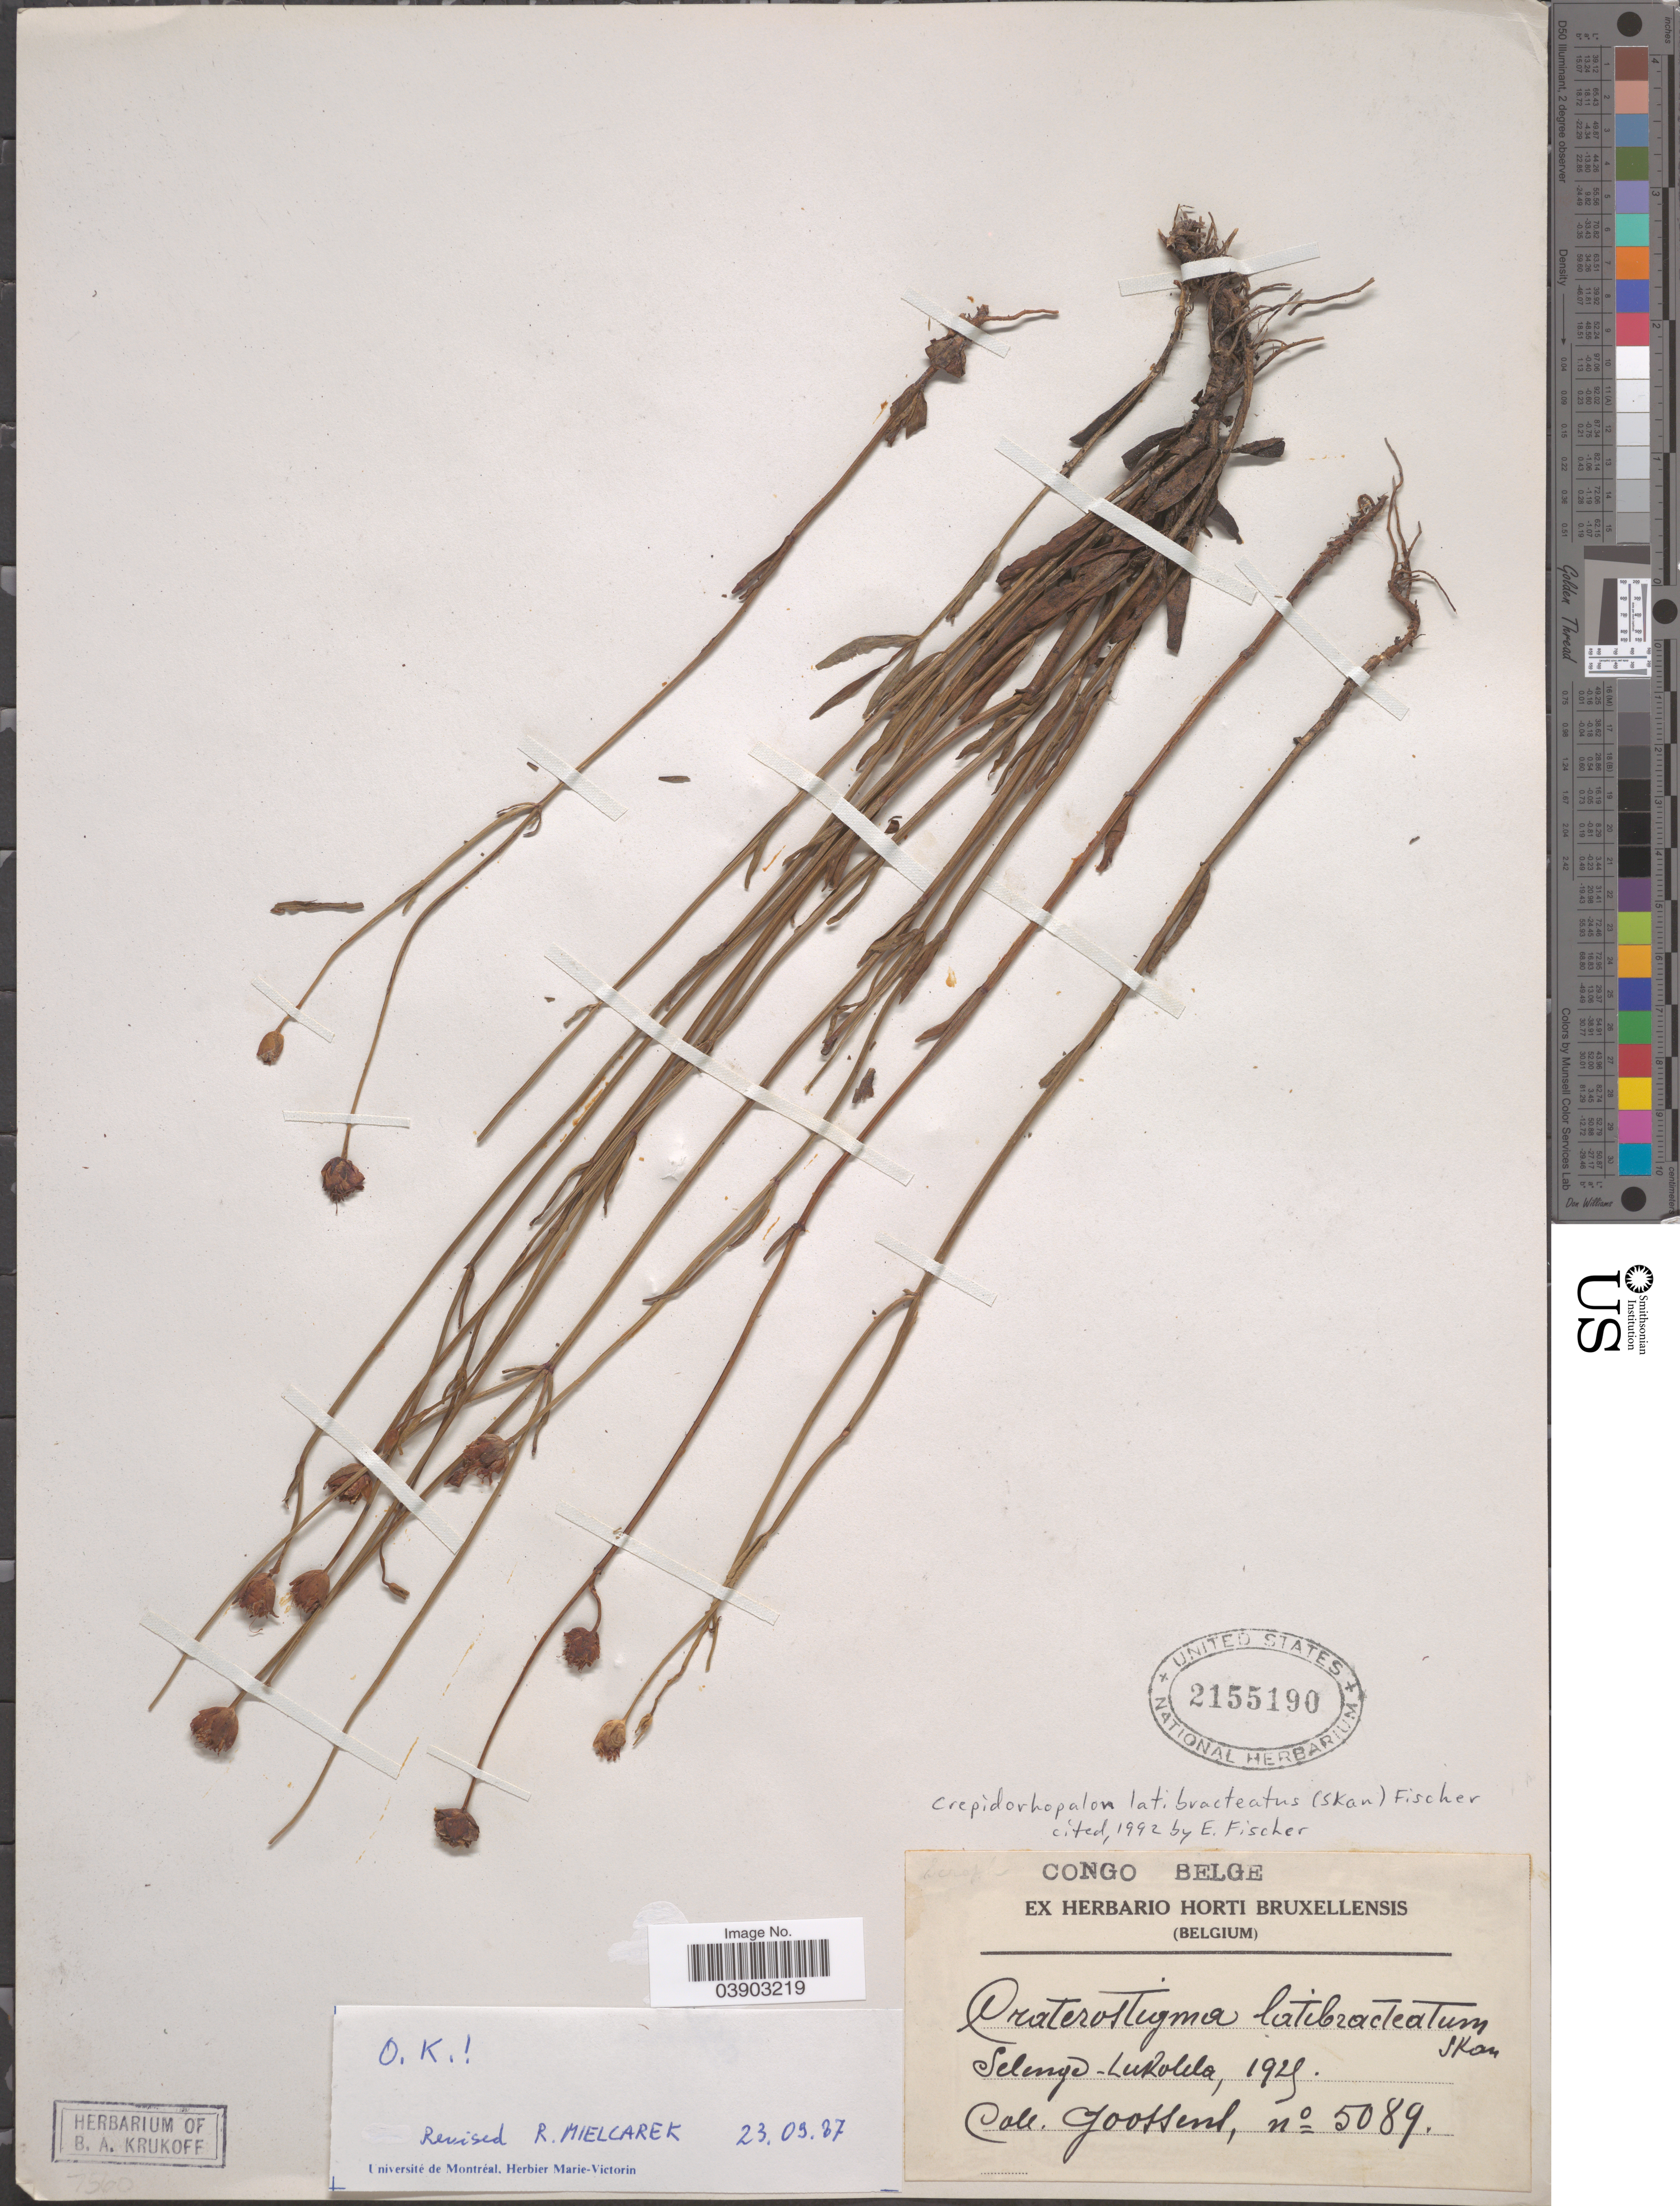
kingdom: Plantae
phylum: Tracheophyta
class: Magnoliopsida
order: Lamiales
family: Linderniaceae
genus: Crepidorhopalon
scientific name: Crepidorhopalon latibracteatus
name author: (Skan) Eb. Fisch.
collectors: -. Goossens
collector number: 5089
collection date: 1929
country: Congo, Democratic Republic of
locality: Congo Belge. Selenge-Lukolela.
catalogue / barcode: US 2155190